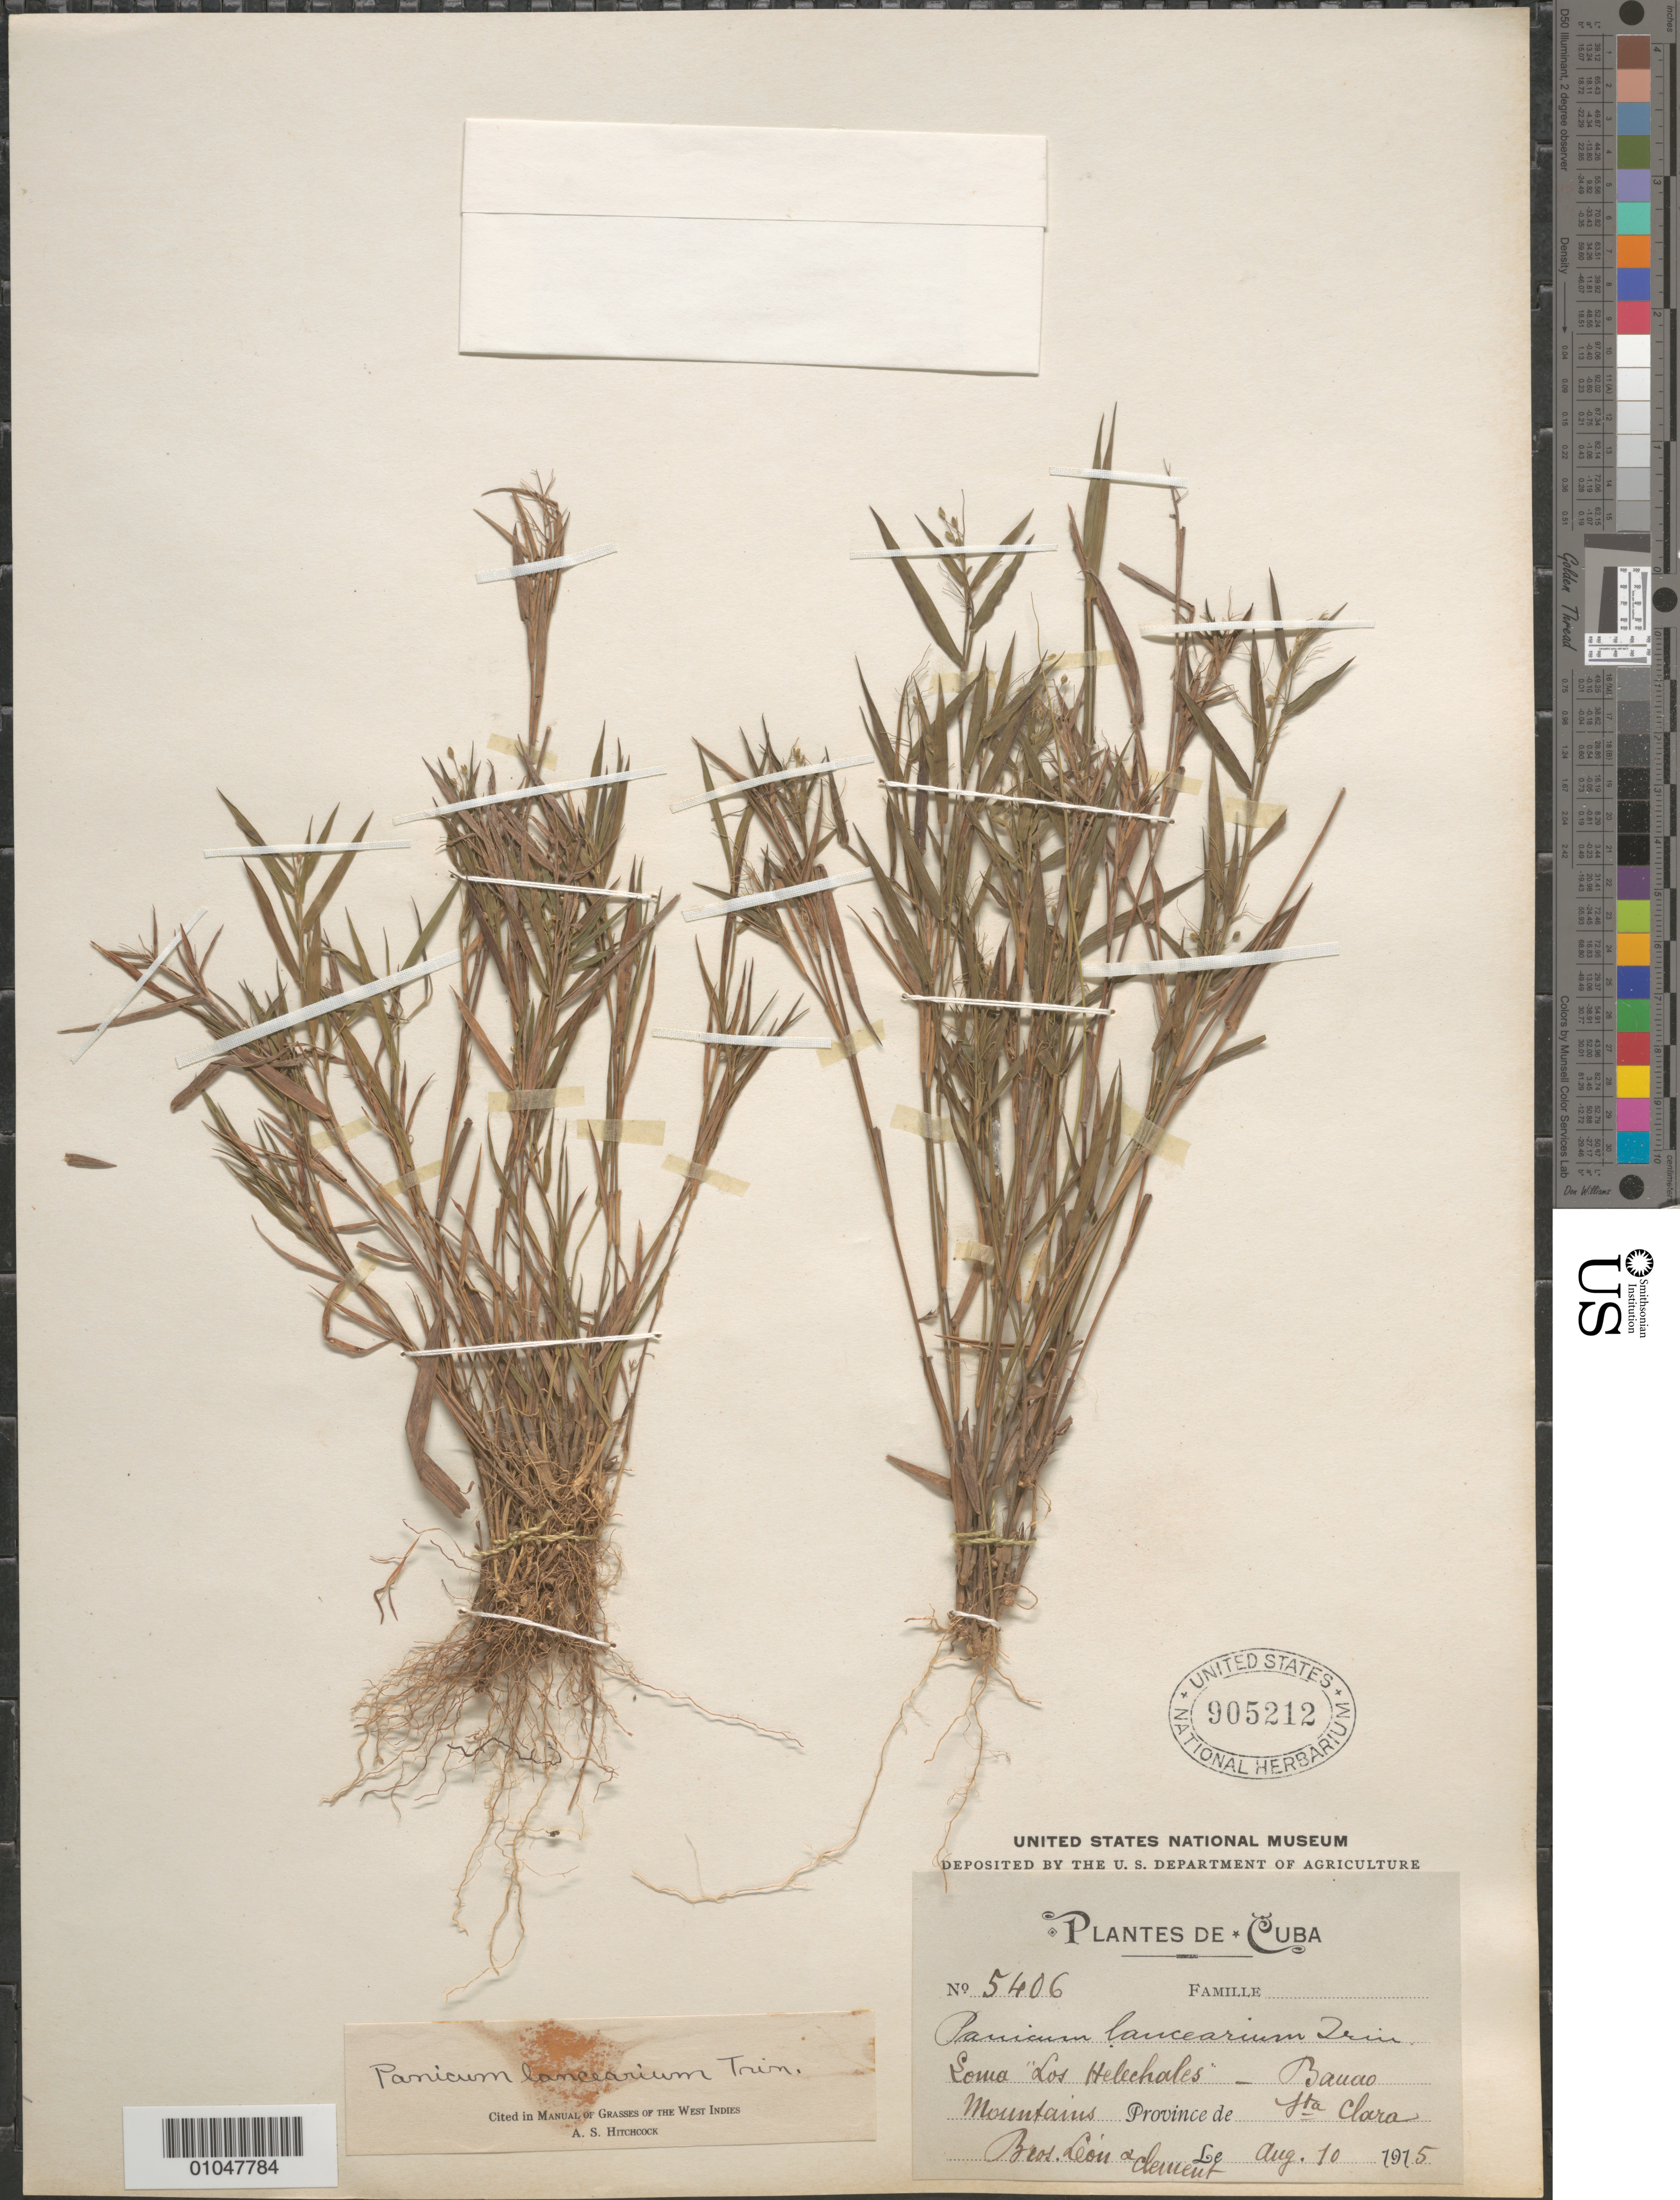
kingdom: Plantae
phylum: Tracheophyta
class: Liliopsida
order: Poales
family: Poaceae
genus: Panicum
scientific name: Panicum lancearium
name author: Trin.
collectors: Bro. León & B. Clement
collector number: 5406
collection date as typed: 20 Aug 1915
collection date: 1915-08-20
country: Cuba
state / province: Villa Clara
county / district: Santa Clara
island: Cuba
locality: Loma "Los Helechales" Bauao Mtns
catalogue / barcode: US 905212